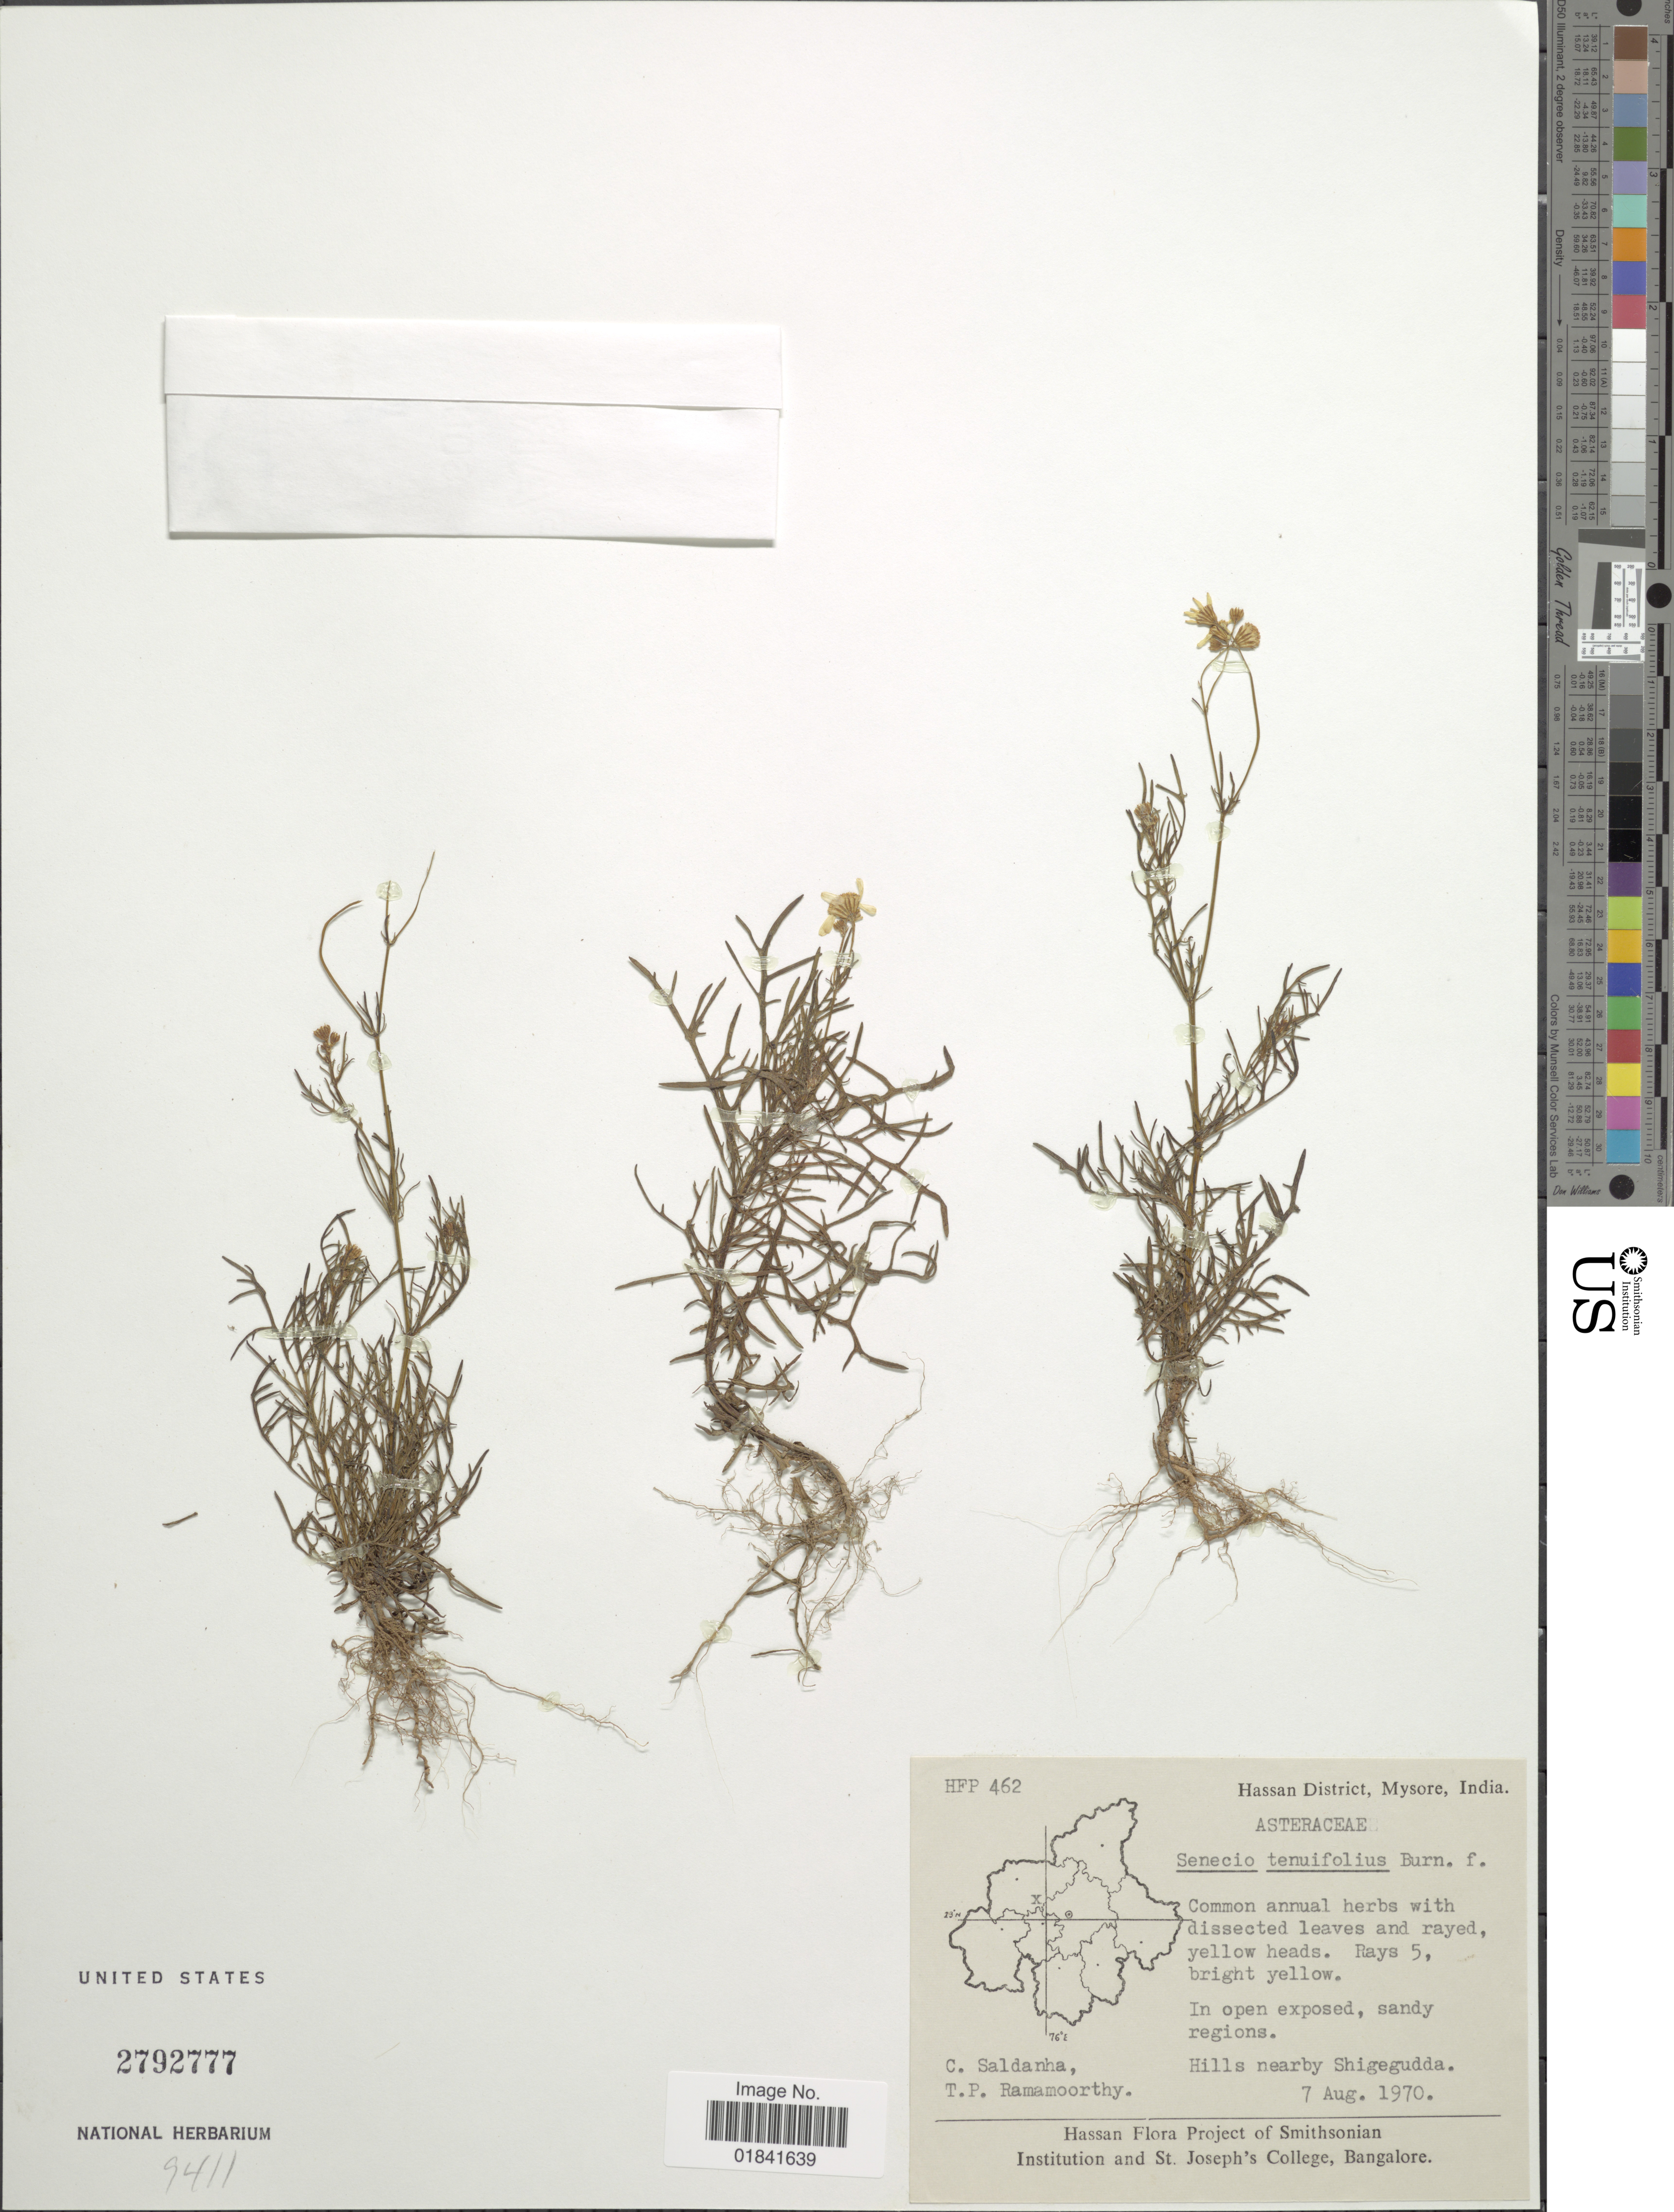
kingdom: Plantae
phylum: Tracheophyta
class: Magnoliopsida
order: Asterales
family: Asteraceae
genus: Senecio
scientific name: Senecio tenuifolius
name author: Burm. f.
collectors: C. Saldanha & T. P. Ramamoorthy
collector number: HFP462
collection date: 1970-08-07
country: India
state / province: Karnataka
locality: Hassan District, Mysore, Hills nearby Shigegudda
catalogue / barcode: US 2792777